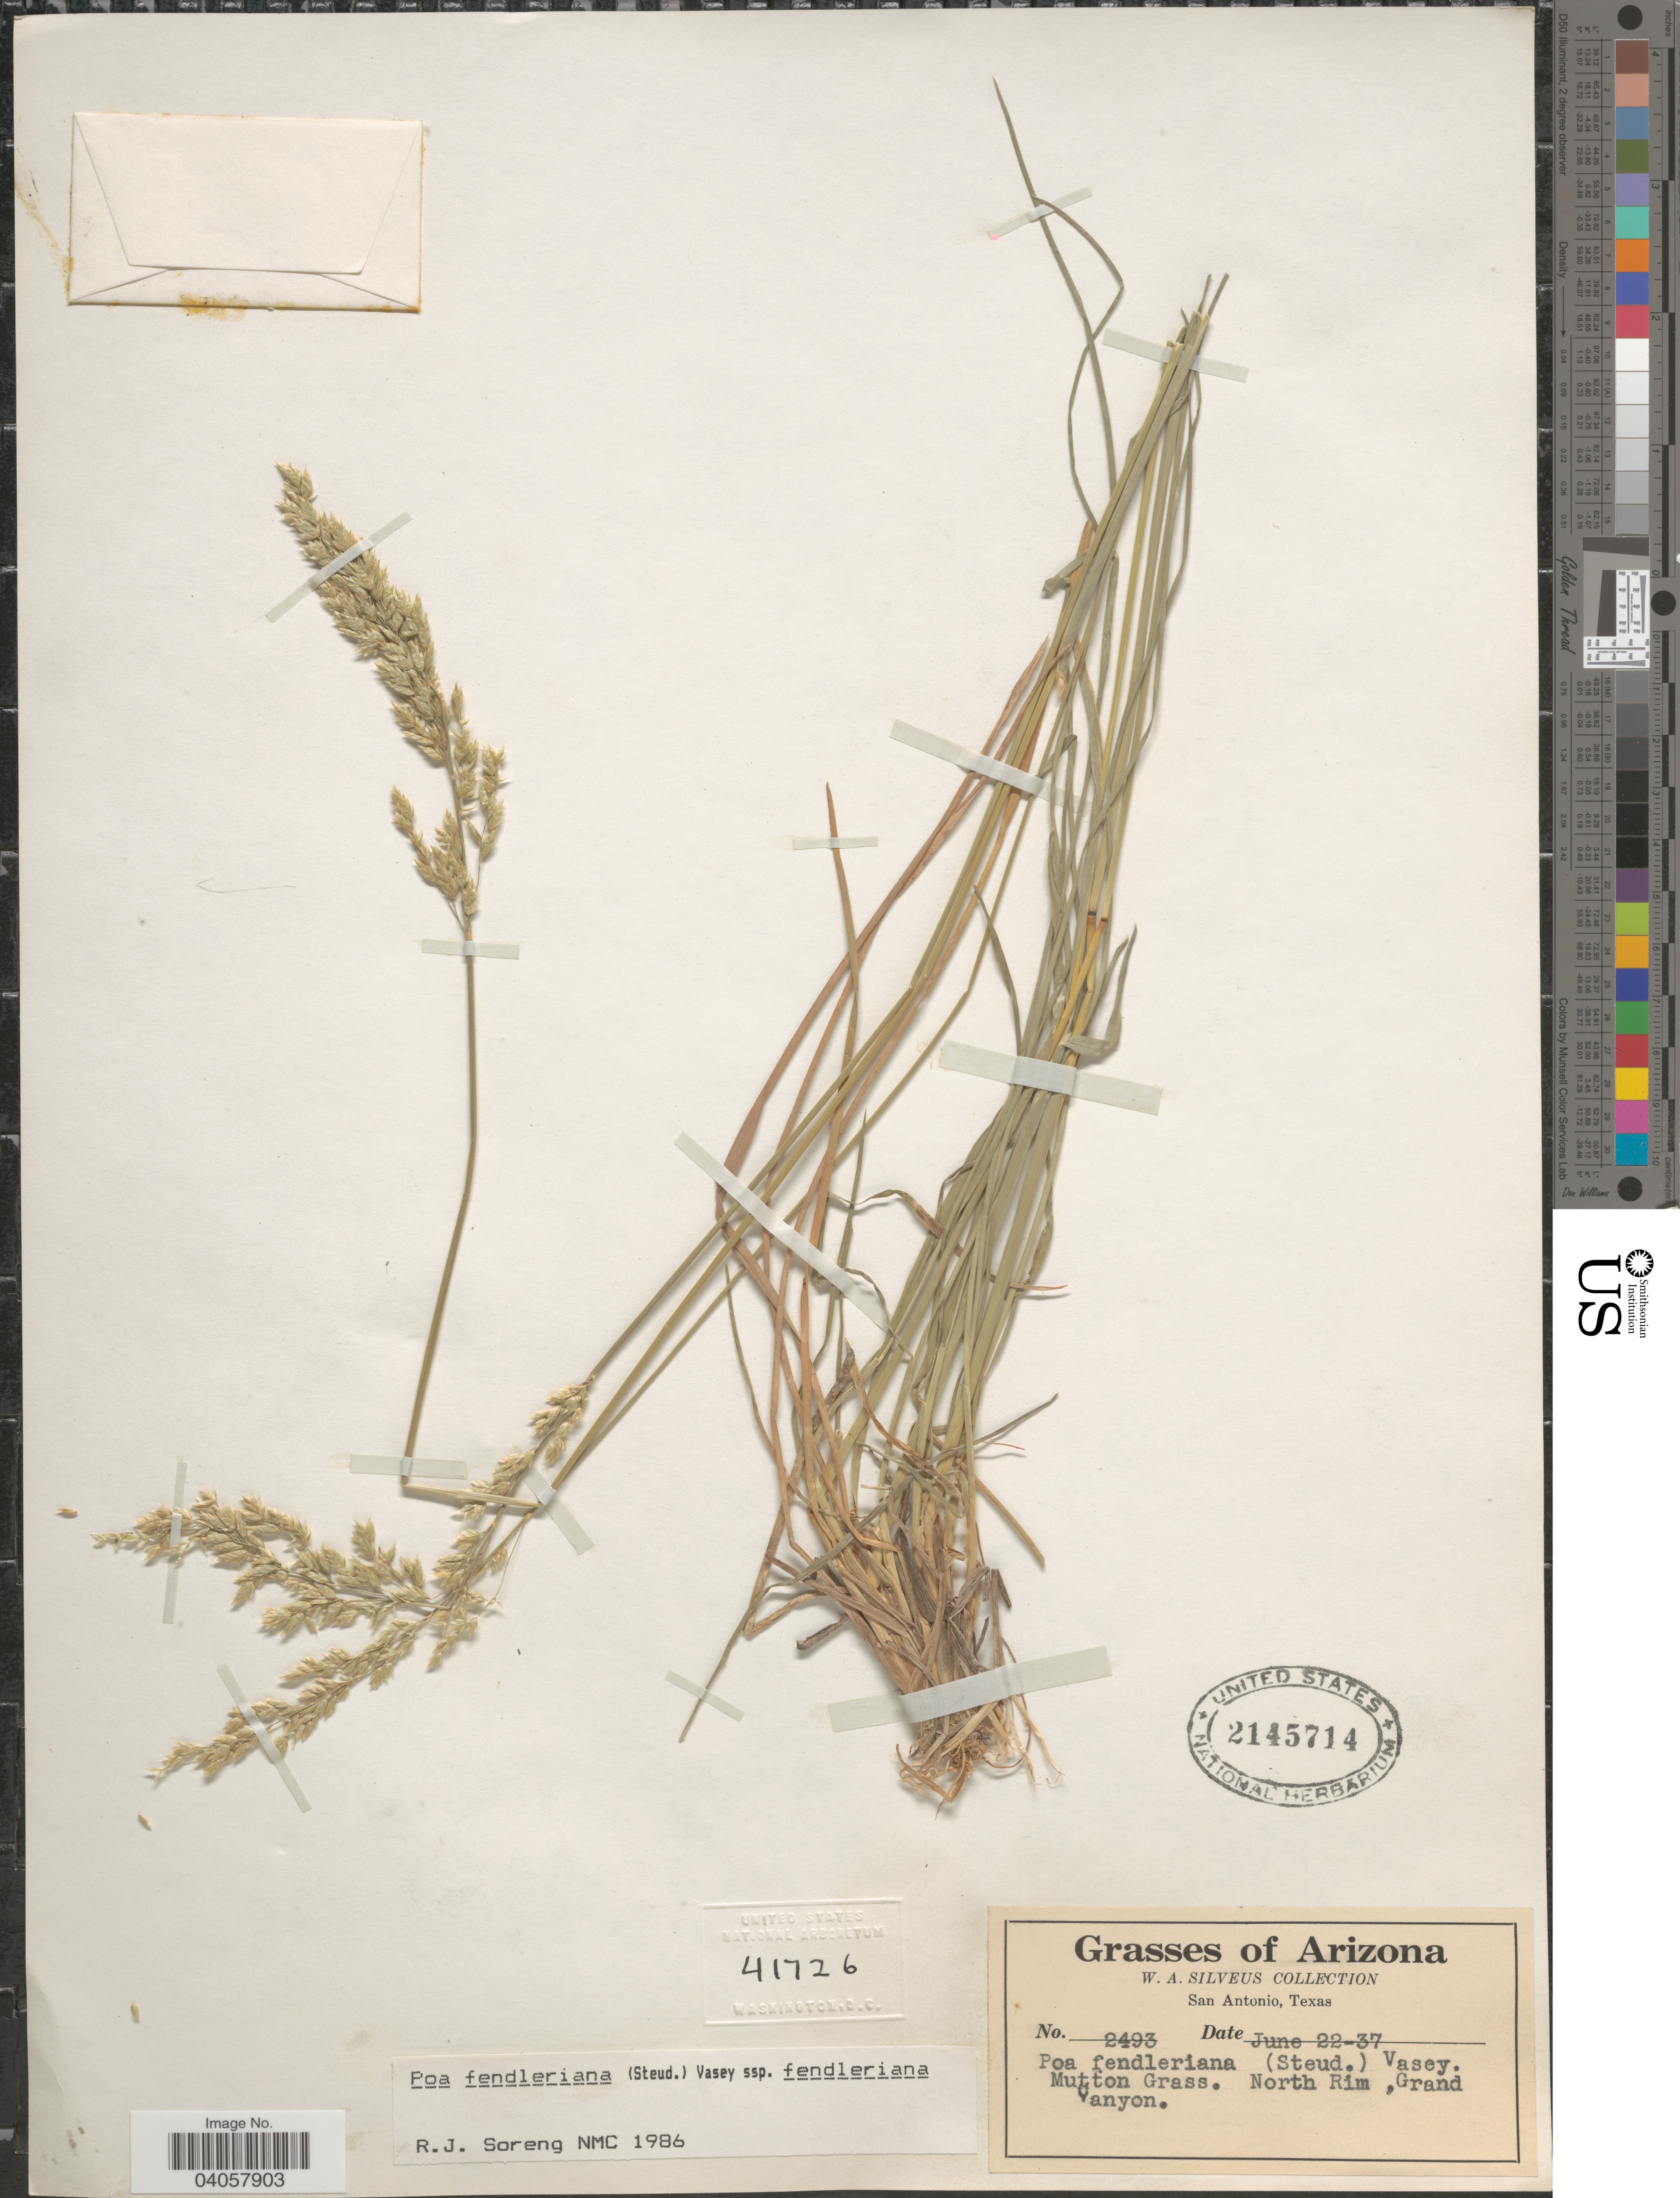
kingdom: Plantae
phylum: Tracheophyta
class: Liliopsida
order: Poales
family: Poaceae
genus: Poa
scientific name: Poa fendleriana subsp. fendleriana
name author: (Steud.) Vasey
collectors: W. Silveus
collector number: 2493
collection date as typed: Transcribed d/m/y: 22/6/37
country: United States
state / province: Arizona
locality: Mutton Grass. North Rim, Grand Canyon.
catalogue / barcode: US 2145714